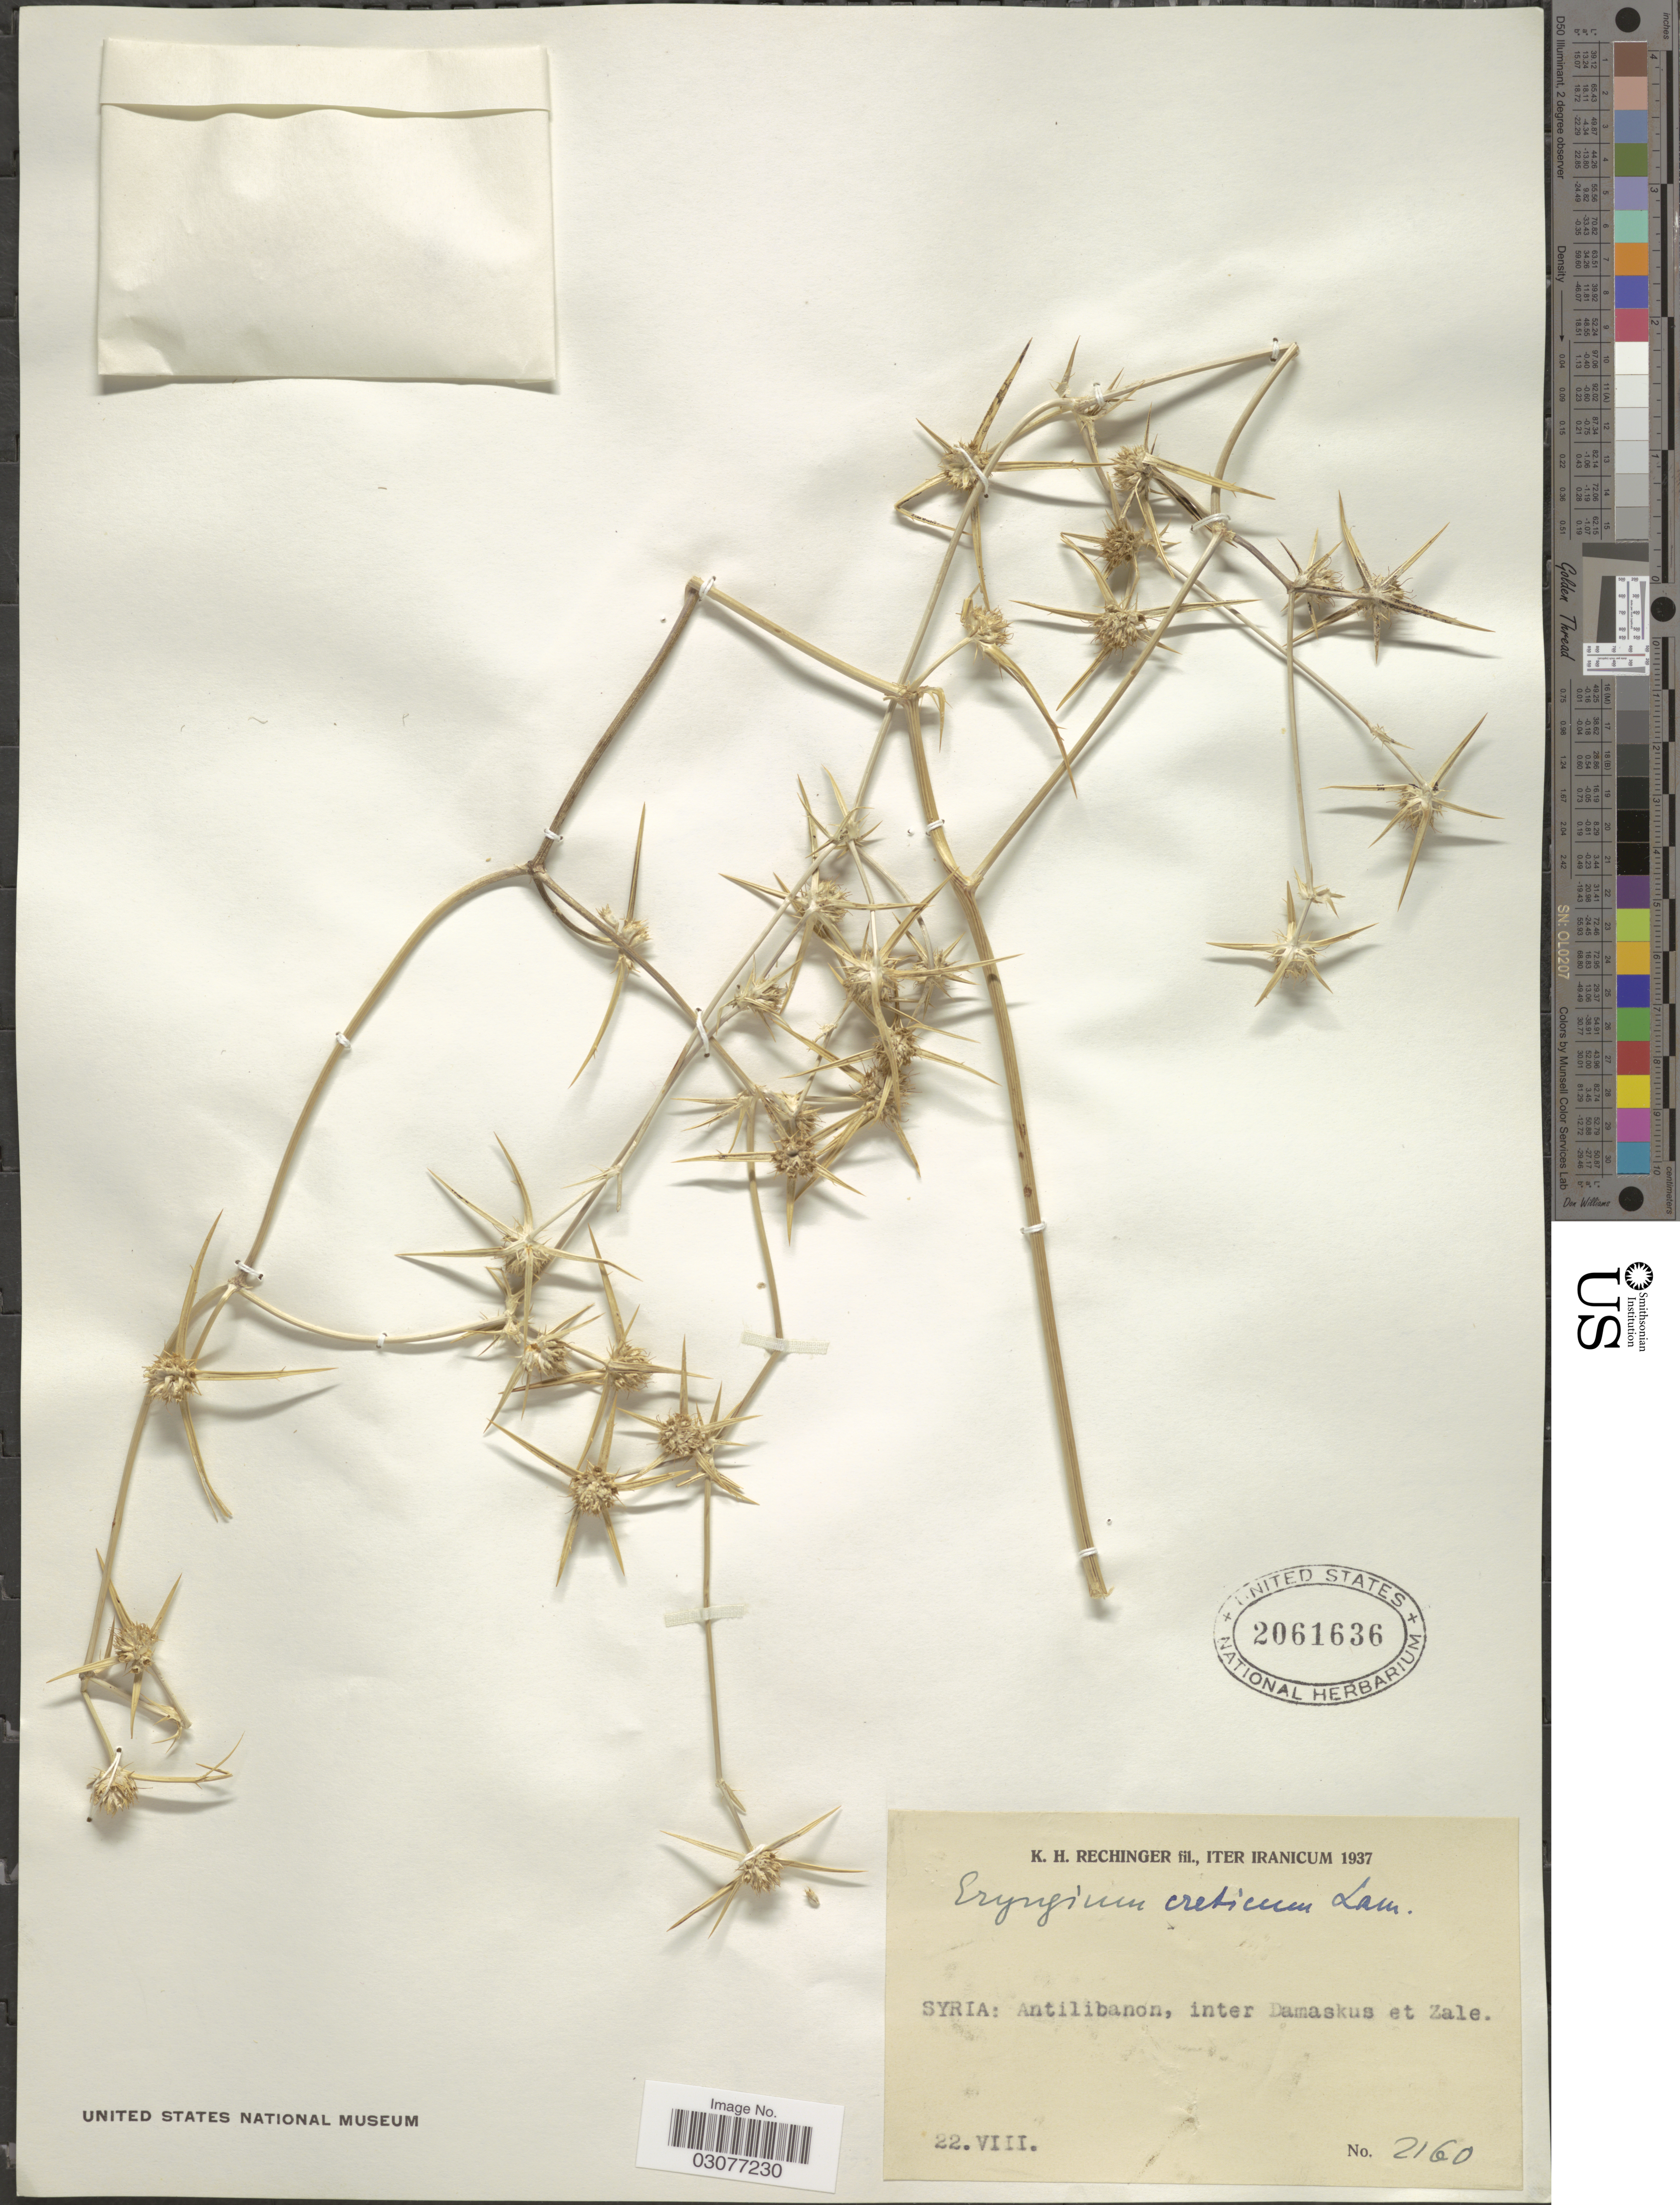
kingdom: Plantae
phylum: Tracheophyta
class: Magnoliopsida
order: Apiales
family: Apiaceae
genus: Eryngium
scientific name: Eryngium creticum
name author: Lam.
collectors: K. H. Rechinger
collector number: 2160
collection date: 1937-08-22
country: Syria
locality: Antilibanon, inter Damaskus et Zale.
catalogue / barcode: US 2061636